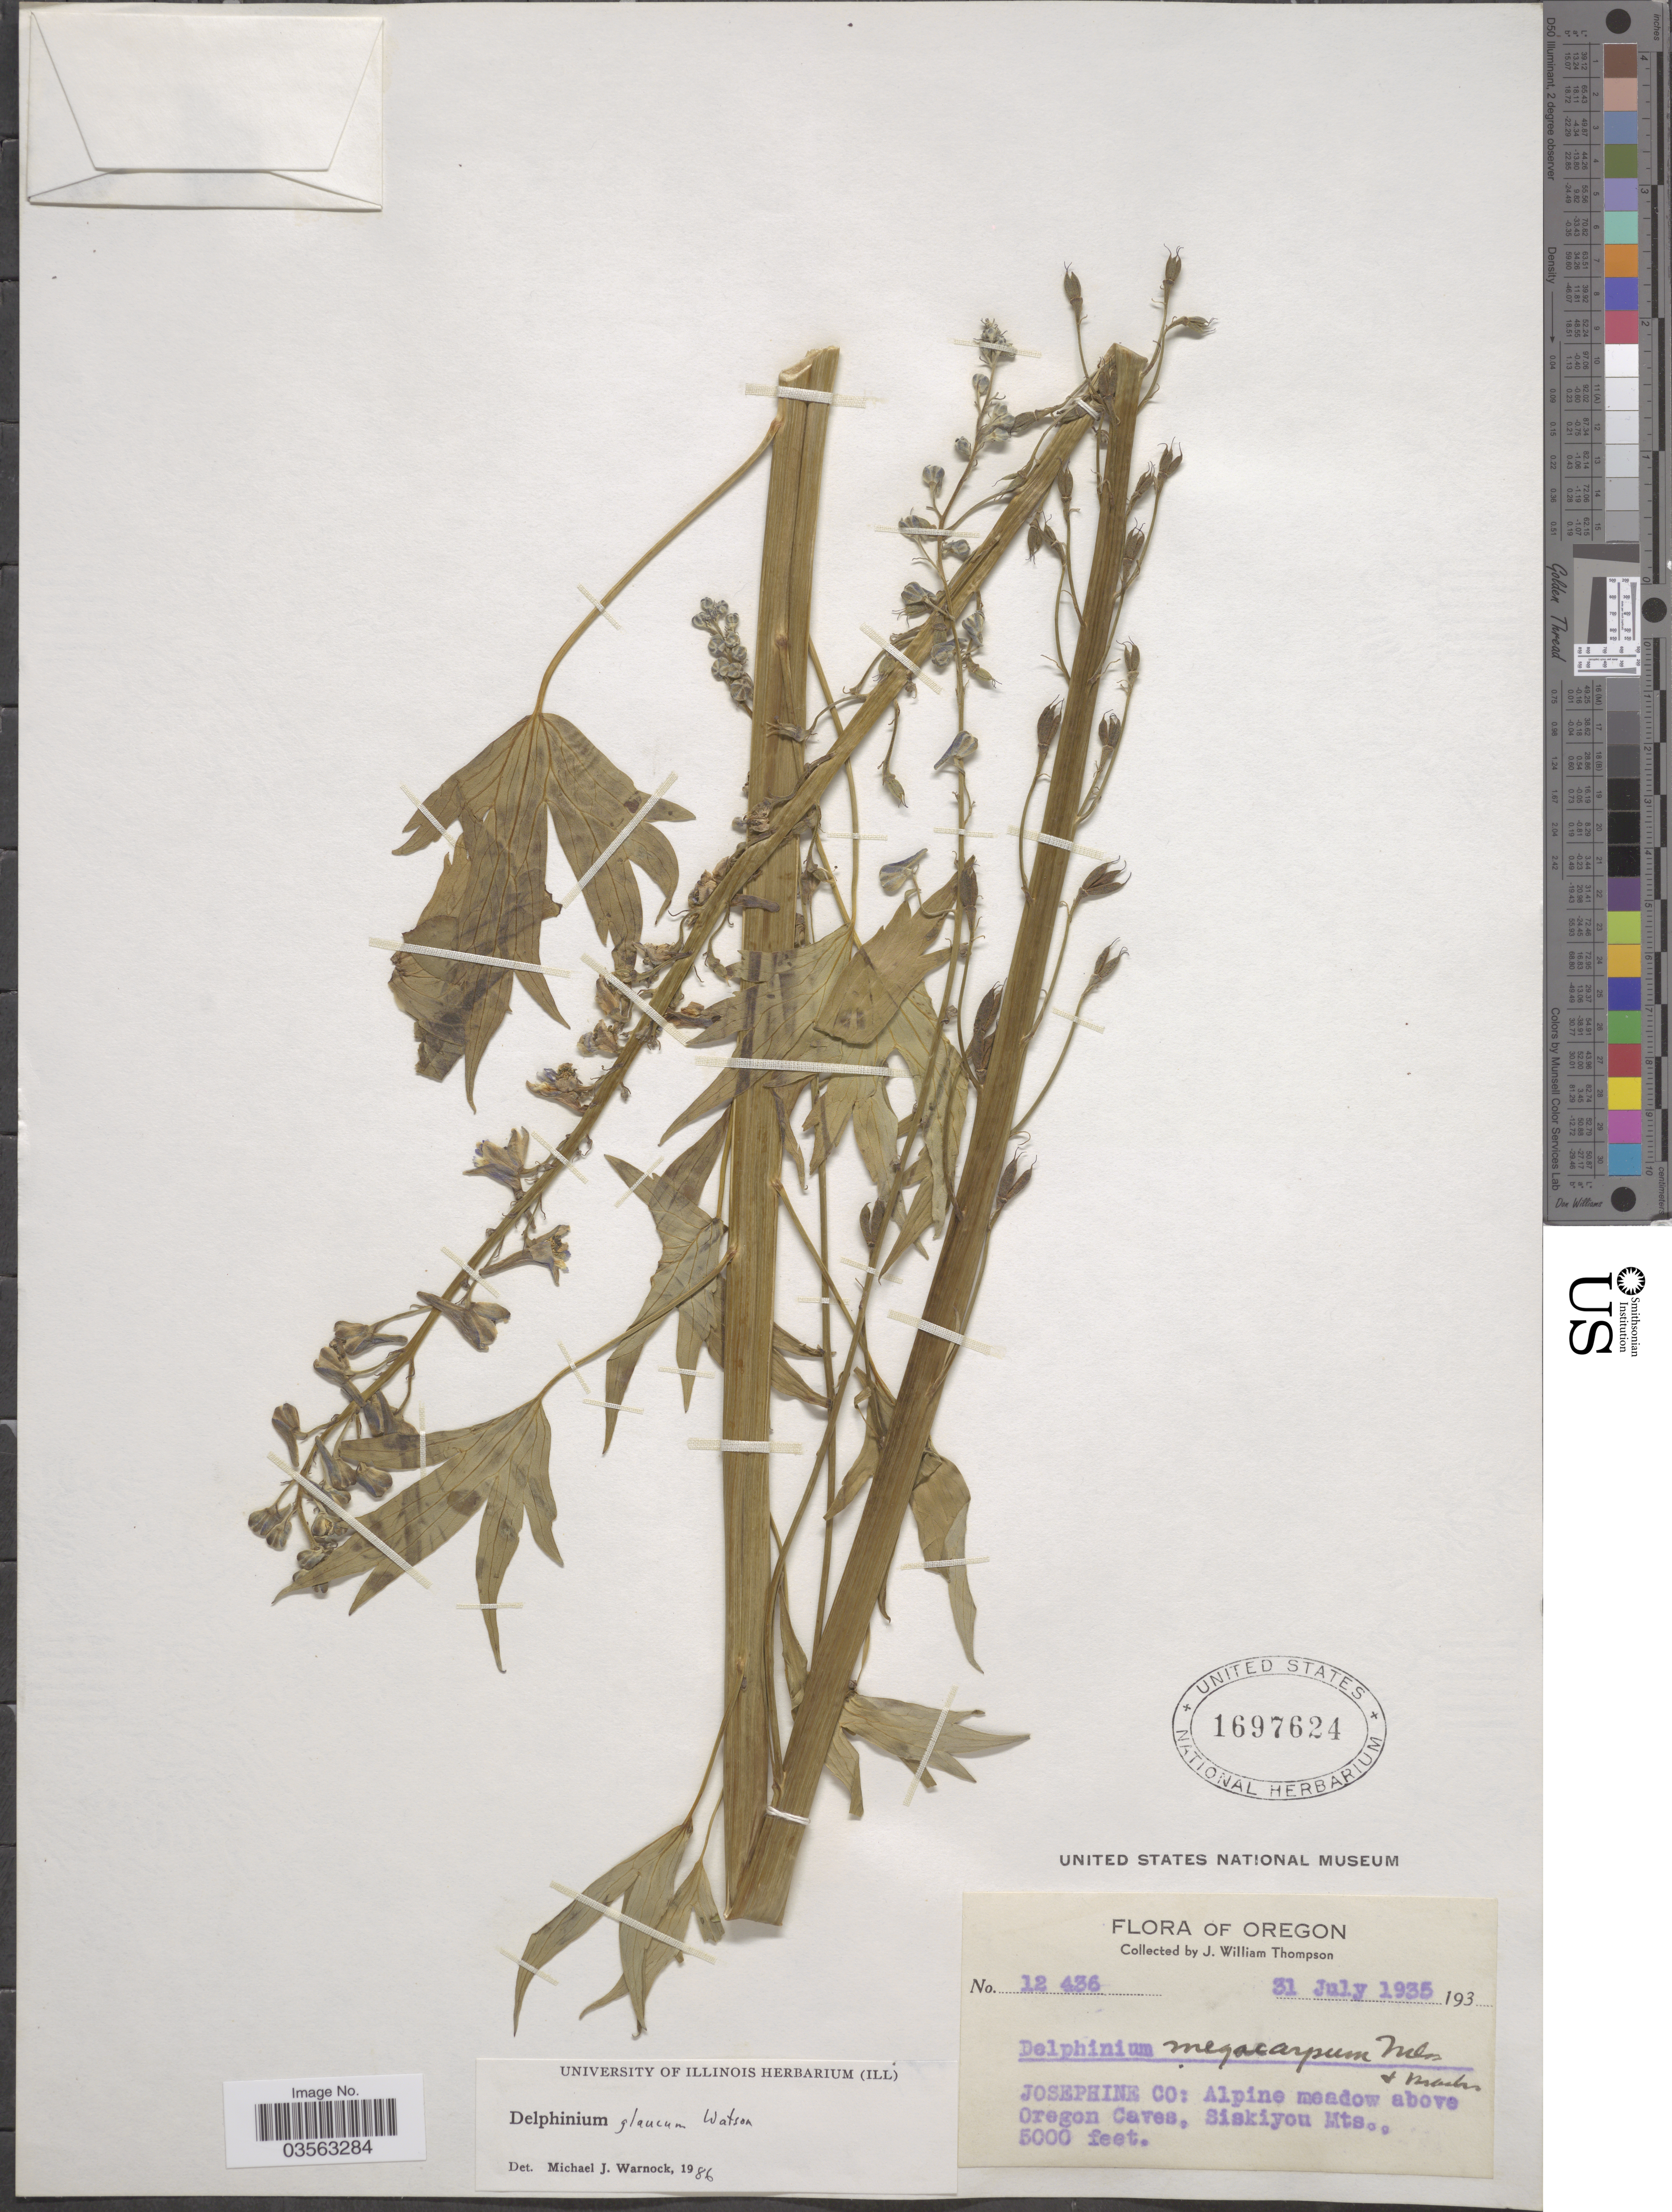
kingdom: Plantae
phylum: Tracheophyta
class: Magnoliopsida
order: Ranunculales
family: Ranunculaceae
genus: Delphinium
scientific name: Delphinium glaucum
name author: S. Watson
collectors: J. W. Thompson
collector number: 12436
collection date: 1935-07-31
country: United States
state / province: Oregon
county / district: Josephine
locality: Josephine Co: Alpine meadow above Oregon Caves, Siskiyou Mts.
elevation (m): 1524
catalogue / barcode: US 1697624